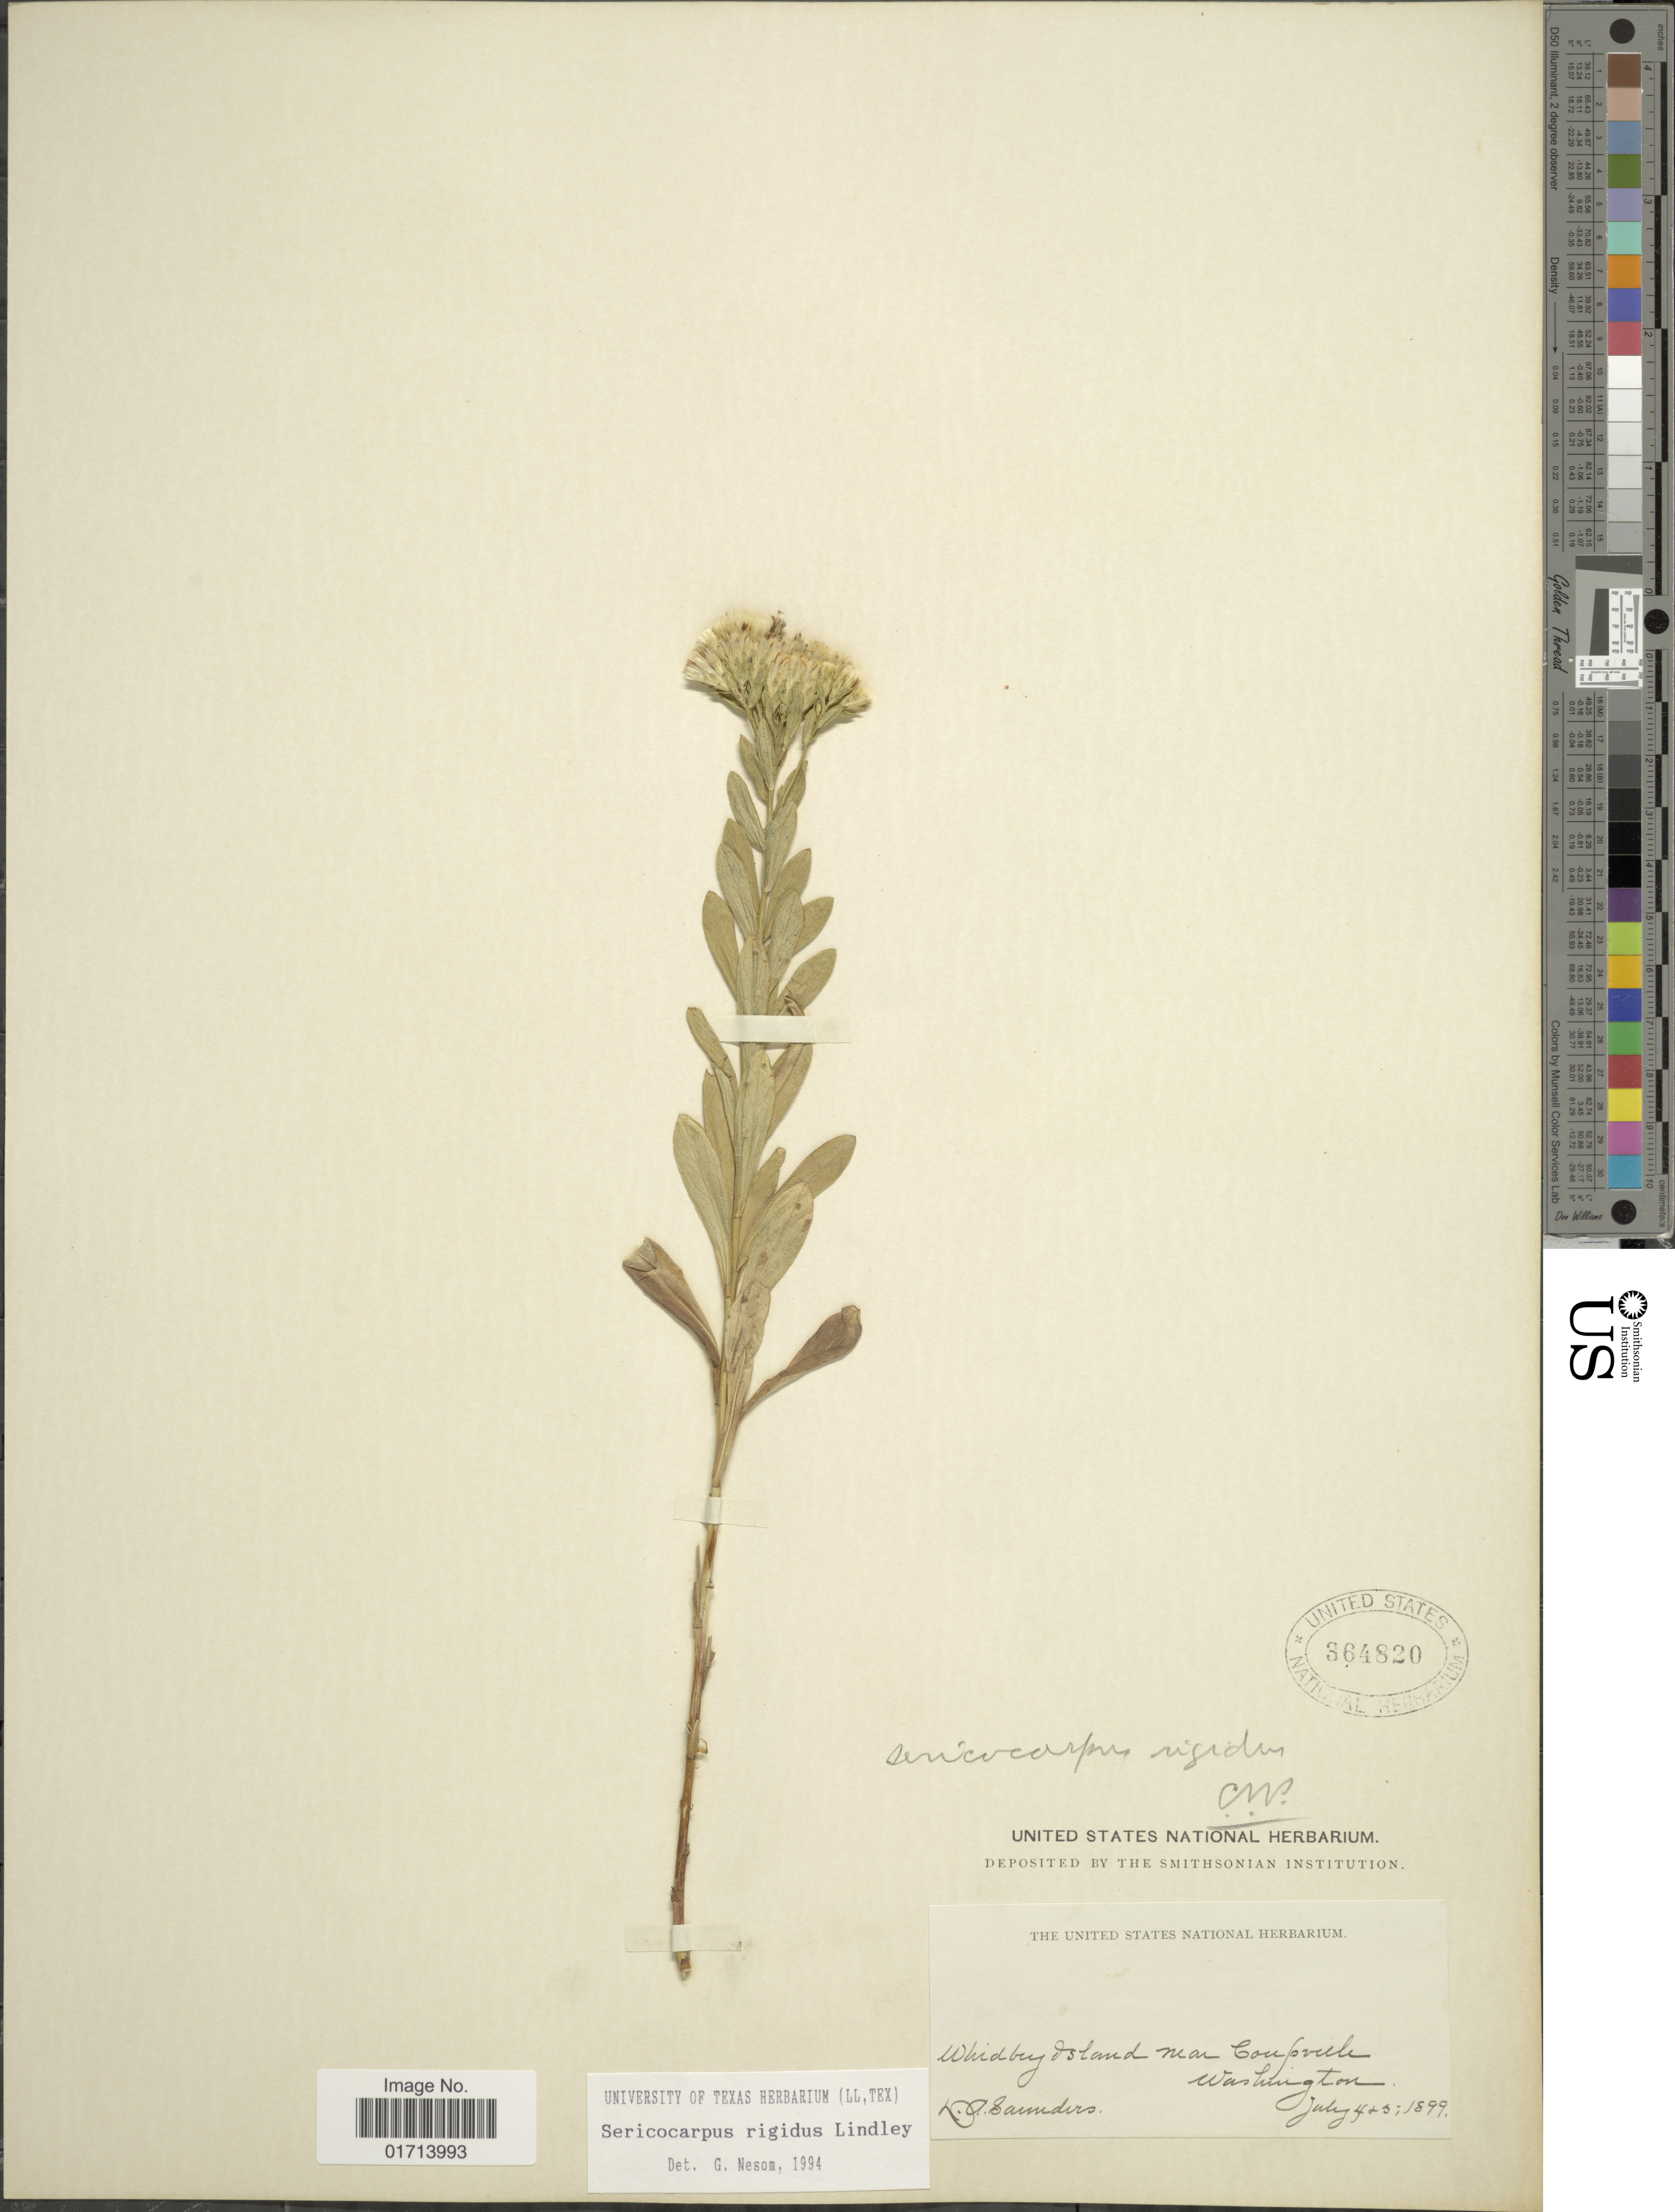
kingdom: Plantae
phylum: Tracheophyta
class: Magnoliopsida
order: Asterales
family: Asteraceae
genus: Sericocarpus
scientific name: Sericocarpus rigidus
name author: (Müll. Arg.) Müll. Arg.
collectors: D. Saunders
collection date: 1899-07-04/1899-07-05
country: United States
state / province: Washington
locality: Whidbey Island near Coupville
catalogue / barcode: US 364820